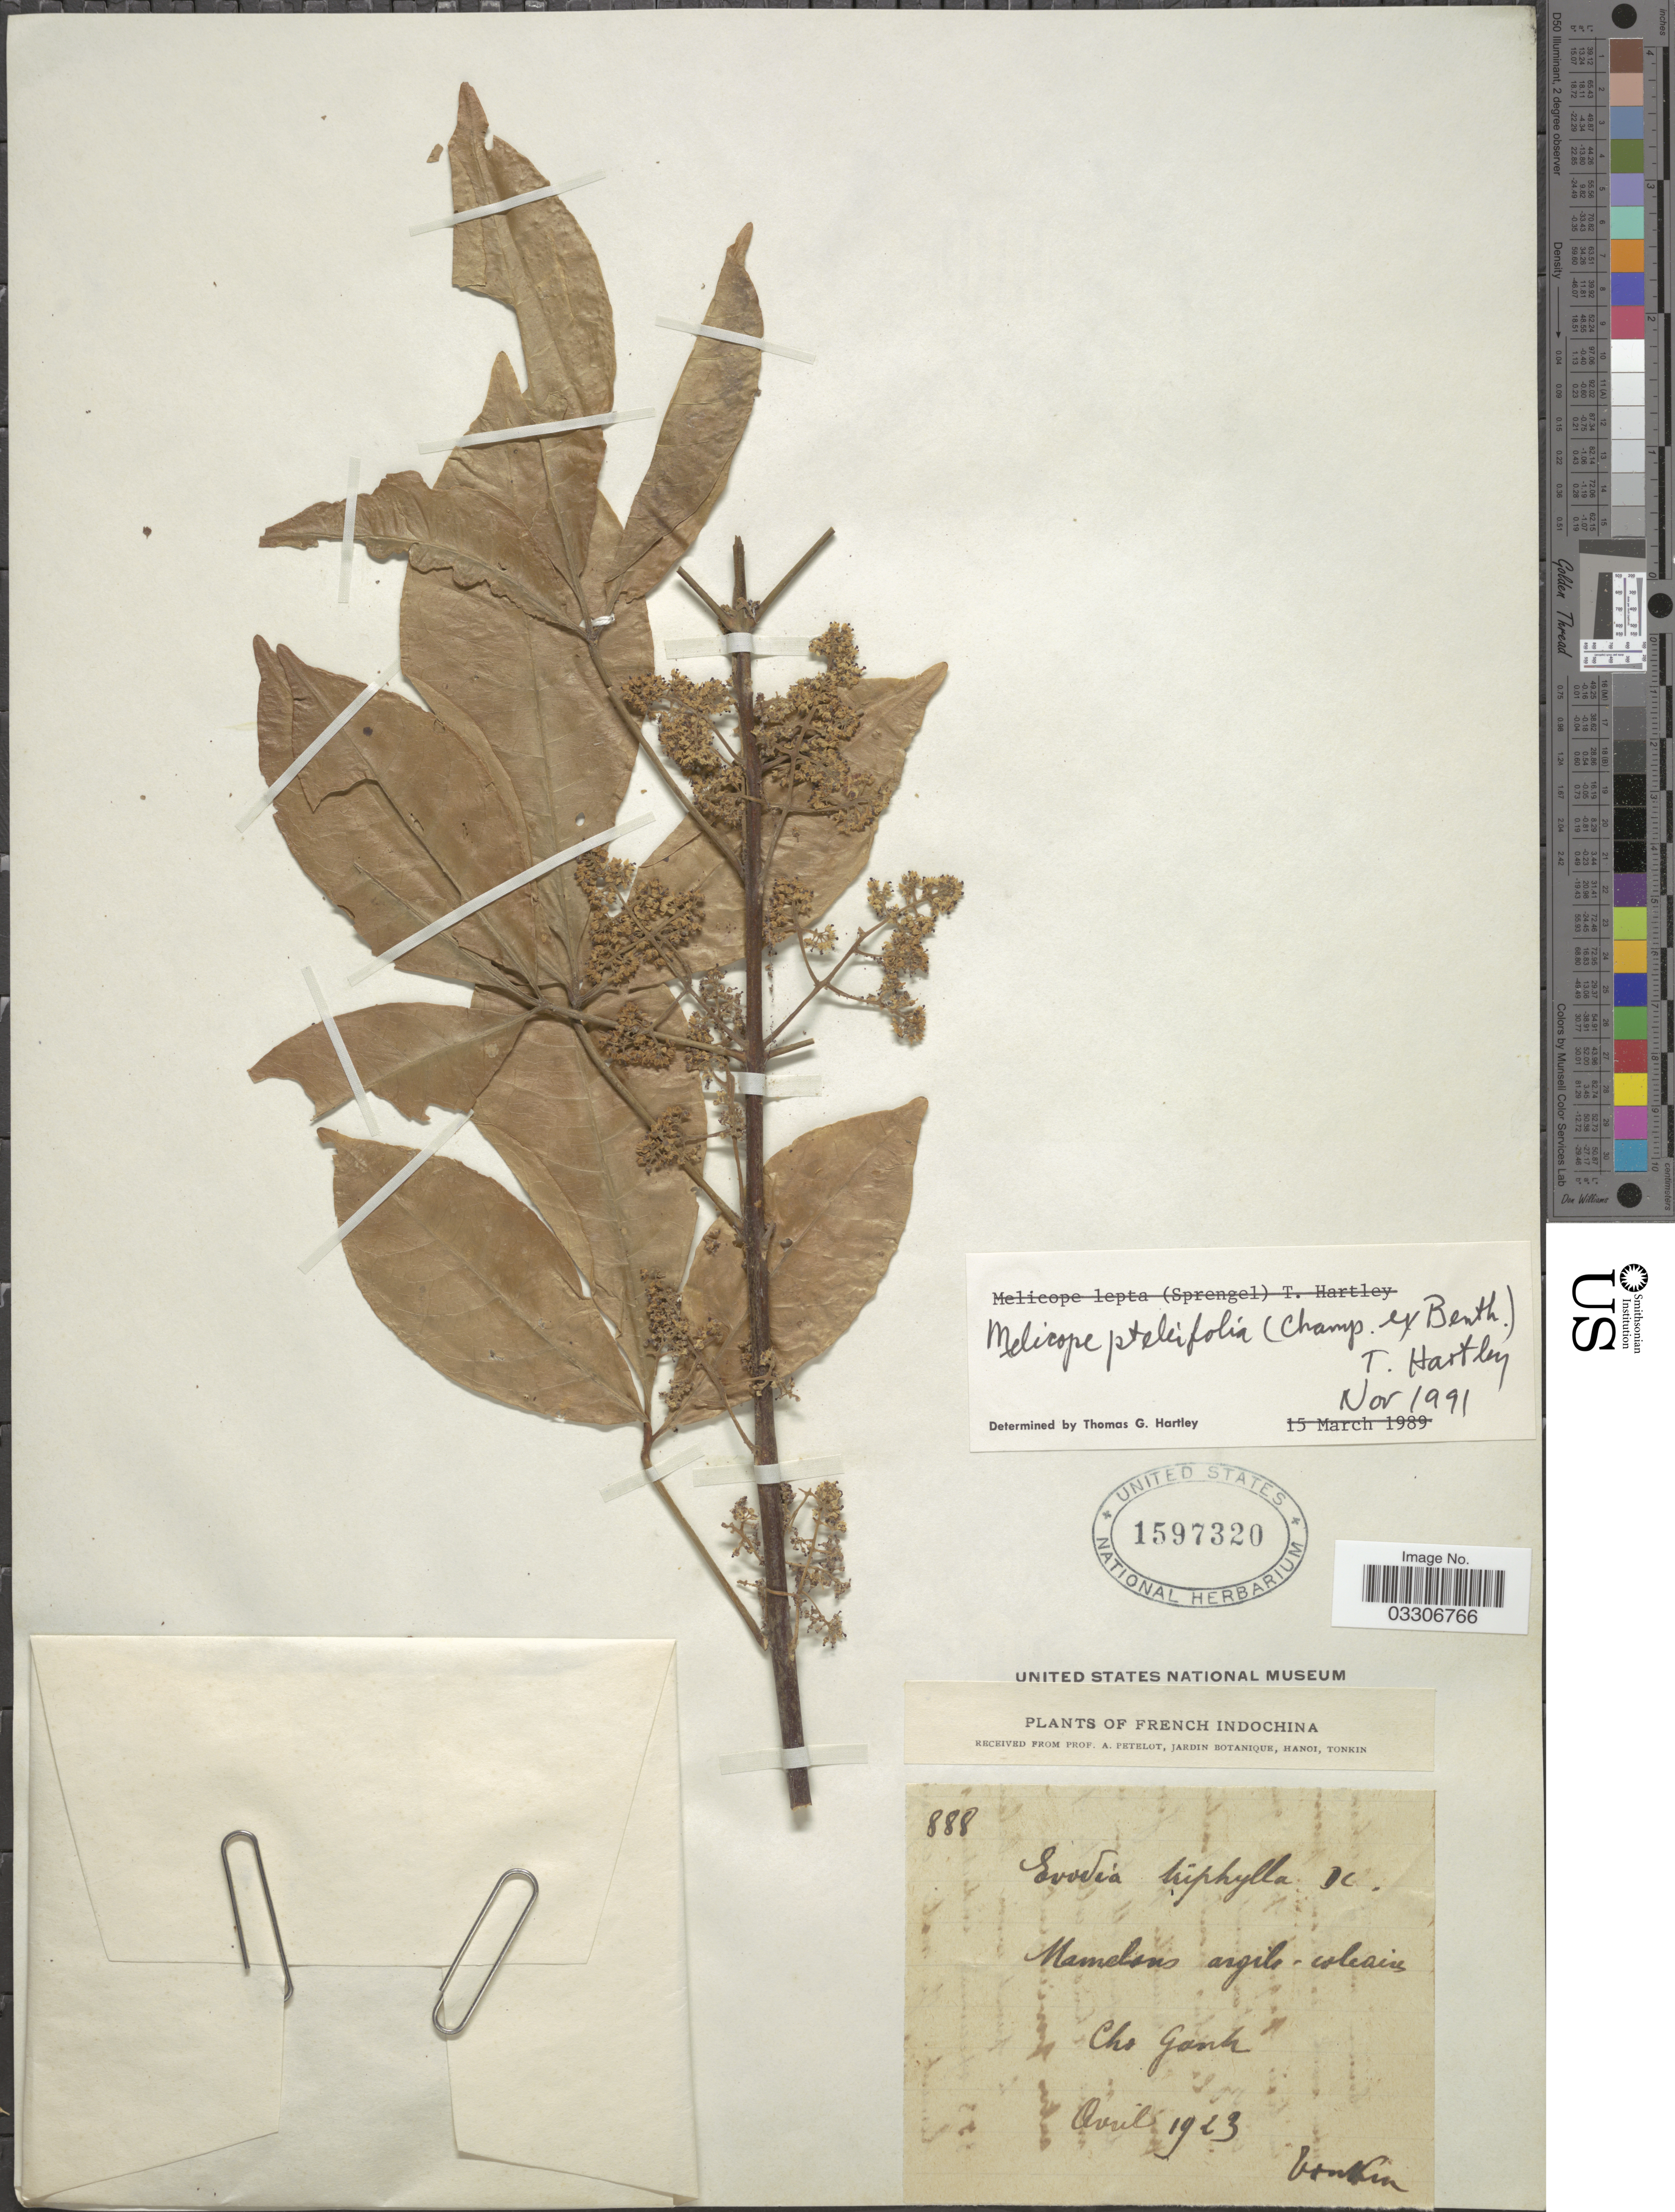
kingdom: Plantae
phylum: Tracheophyta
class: Magnoliopsida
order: Sapindales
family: Rutaceae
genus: Melicope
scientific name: Melicope pteleifolia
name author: (Champ. ex Benth.) T.G. Hartley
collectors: A. Petelot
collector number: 888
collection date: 1923-04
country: Vietnam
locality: French Indochina. Cho Ganh.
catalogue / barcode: US 1597320